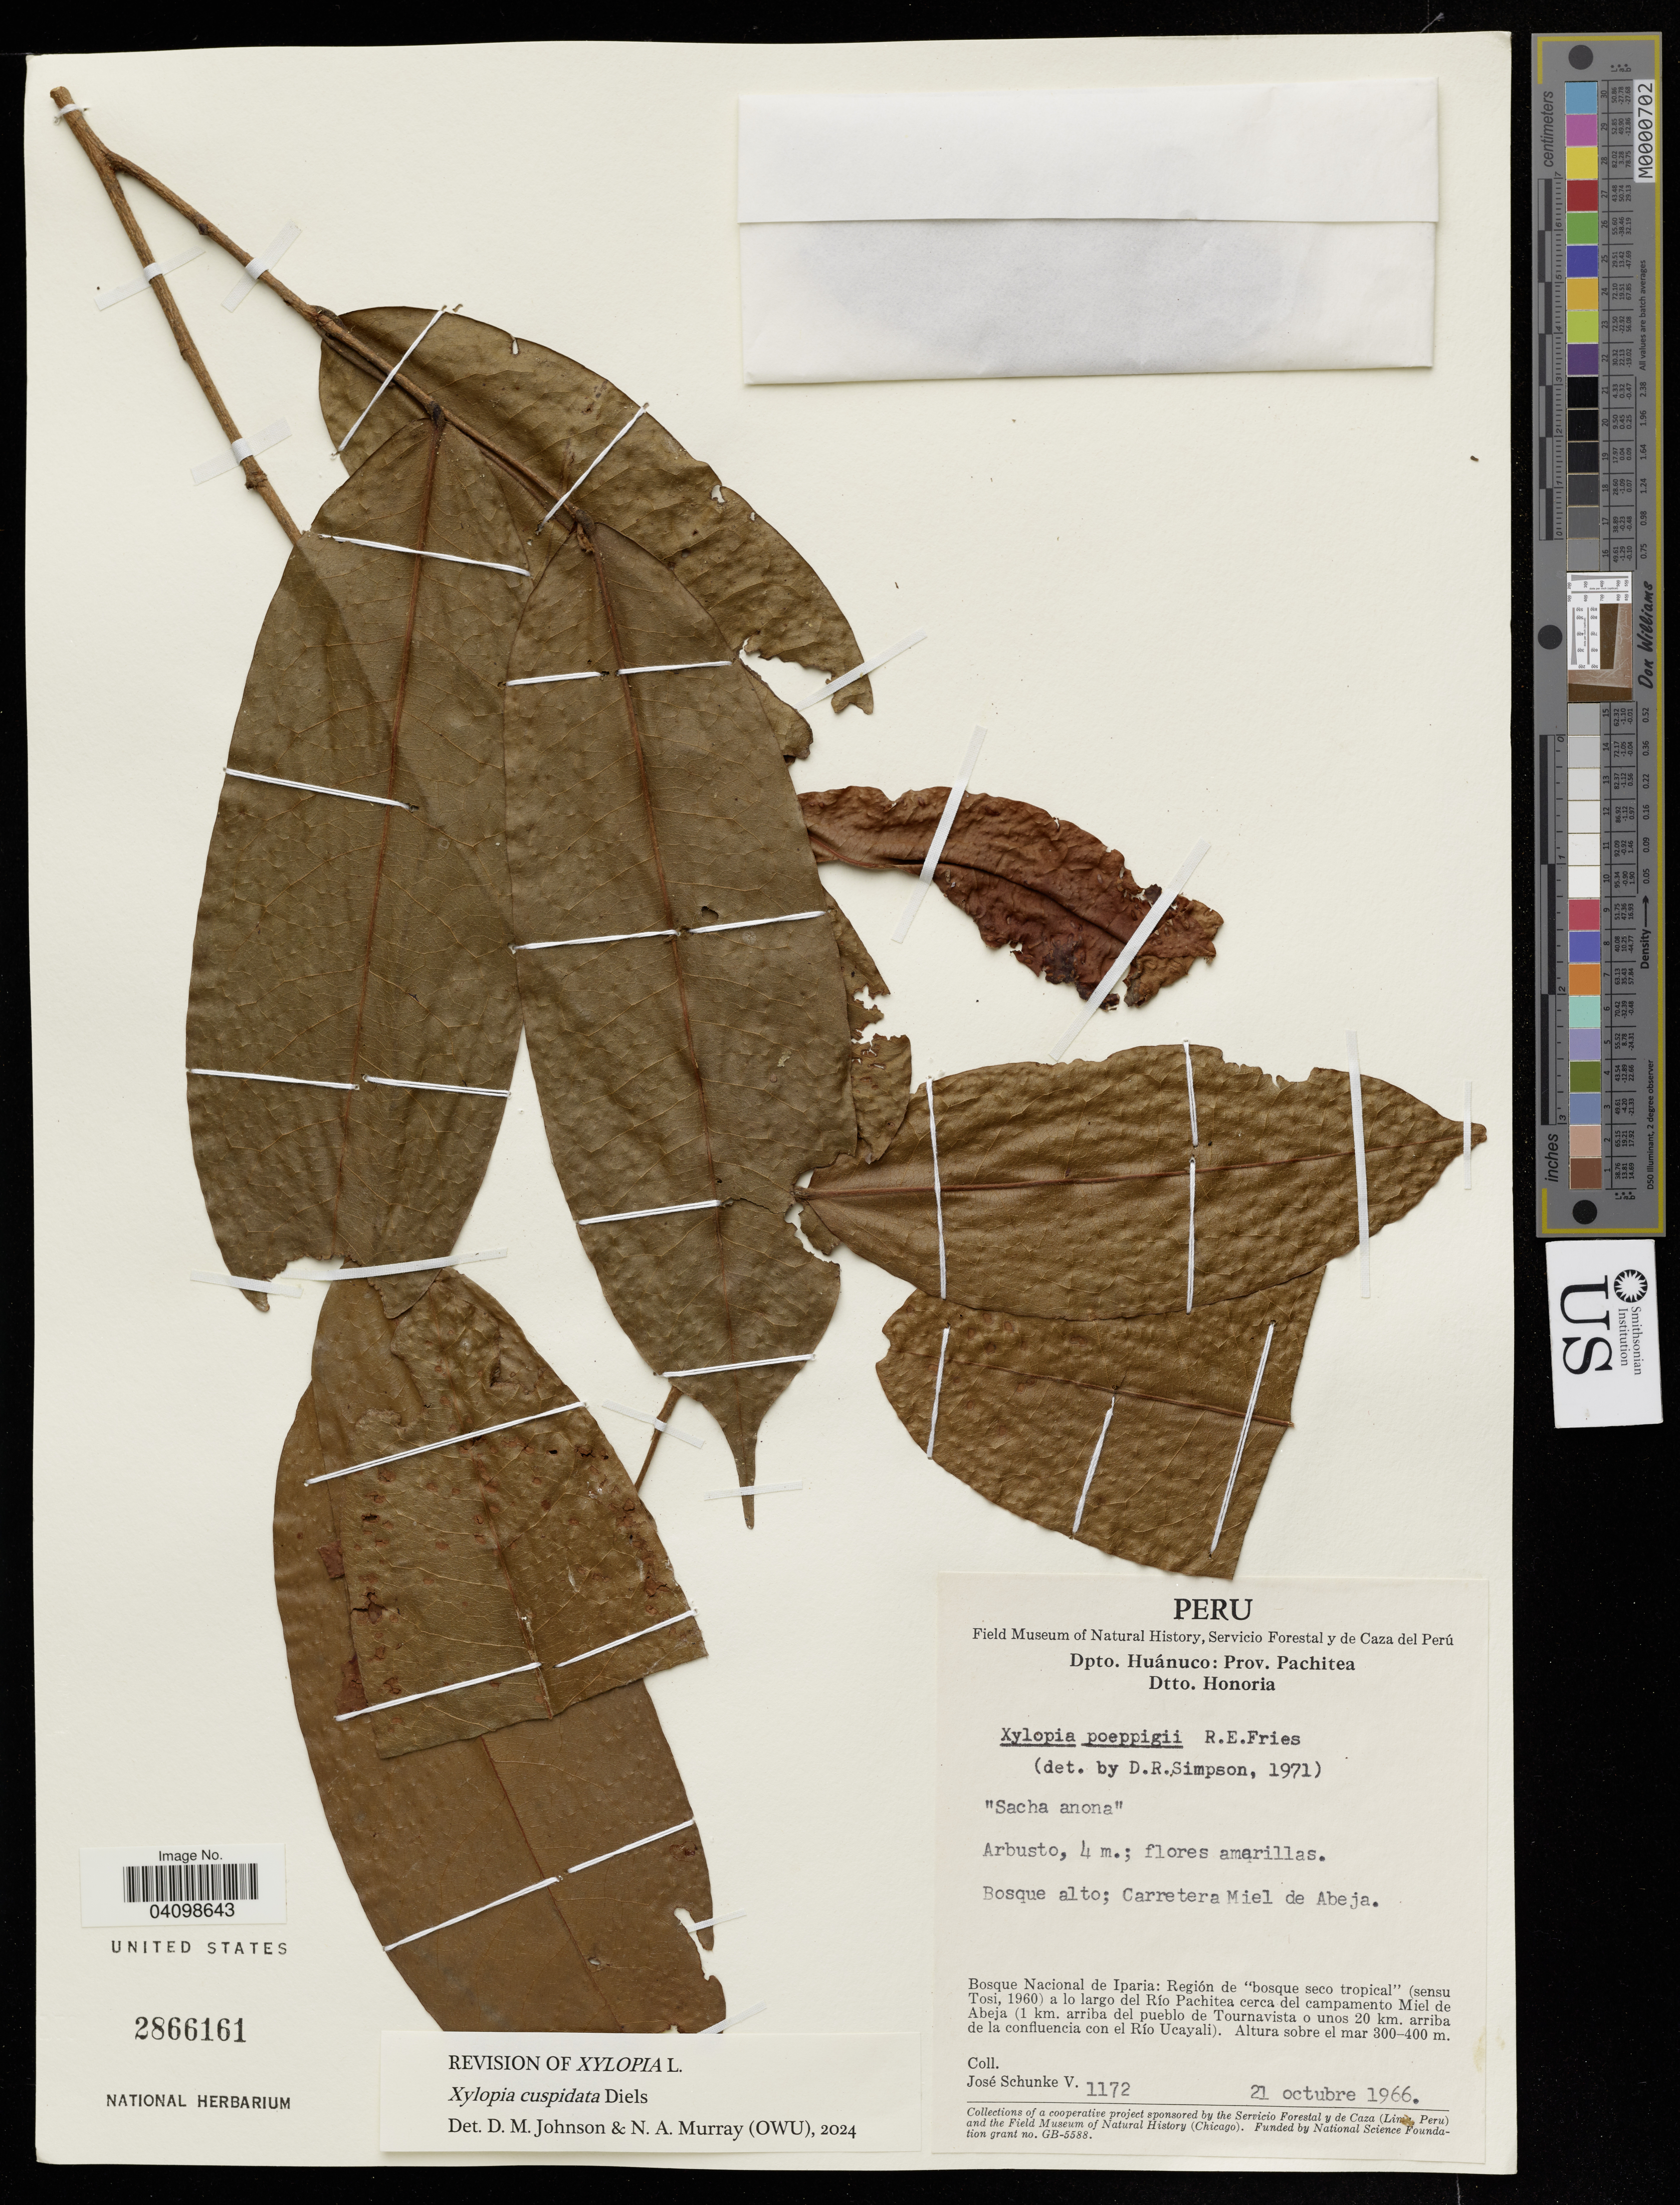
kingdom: Plantae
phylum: Tracheophyta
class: Magnoliopsida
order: Magnoliales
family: Annonaceae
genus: Xylopia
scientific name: Xylopia cuspidata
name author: Diels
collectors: J. Schunke Vigo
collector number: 1172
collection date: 1966-10-21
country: Peru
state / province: Huánuco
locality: Prov. Pachitea. Dtto. Honoria. Bosque Nacional de Iparia: Región de "bosque seco tropical" (sensu Tosi, 1960) a lo largo del Río Pachitea cerca del campamento Miel de Abeja (1 km. arriba del pueblo de Tournavista o unos 20 km. arriba de la confluencia con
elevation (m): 300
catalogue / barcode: US 2866161